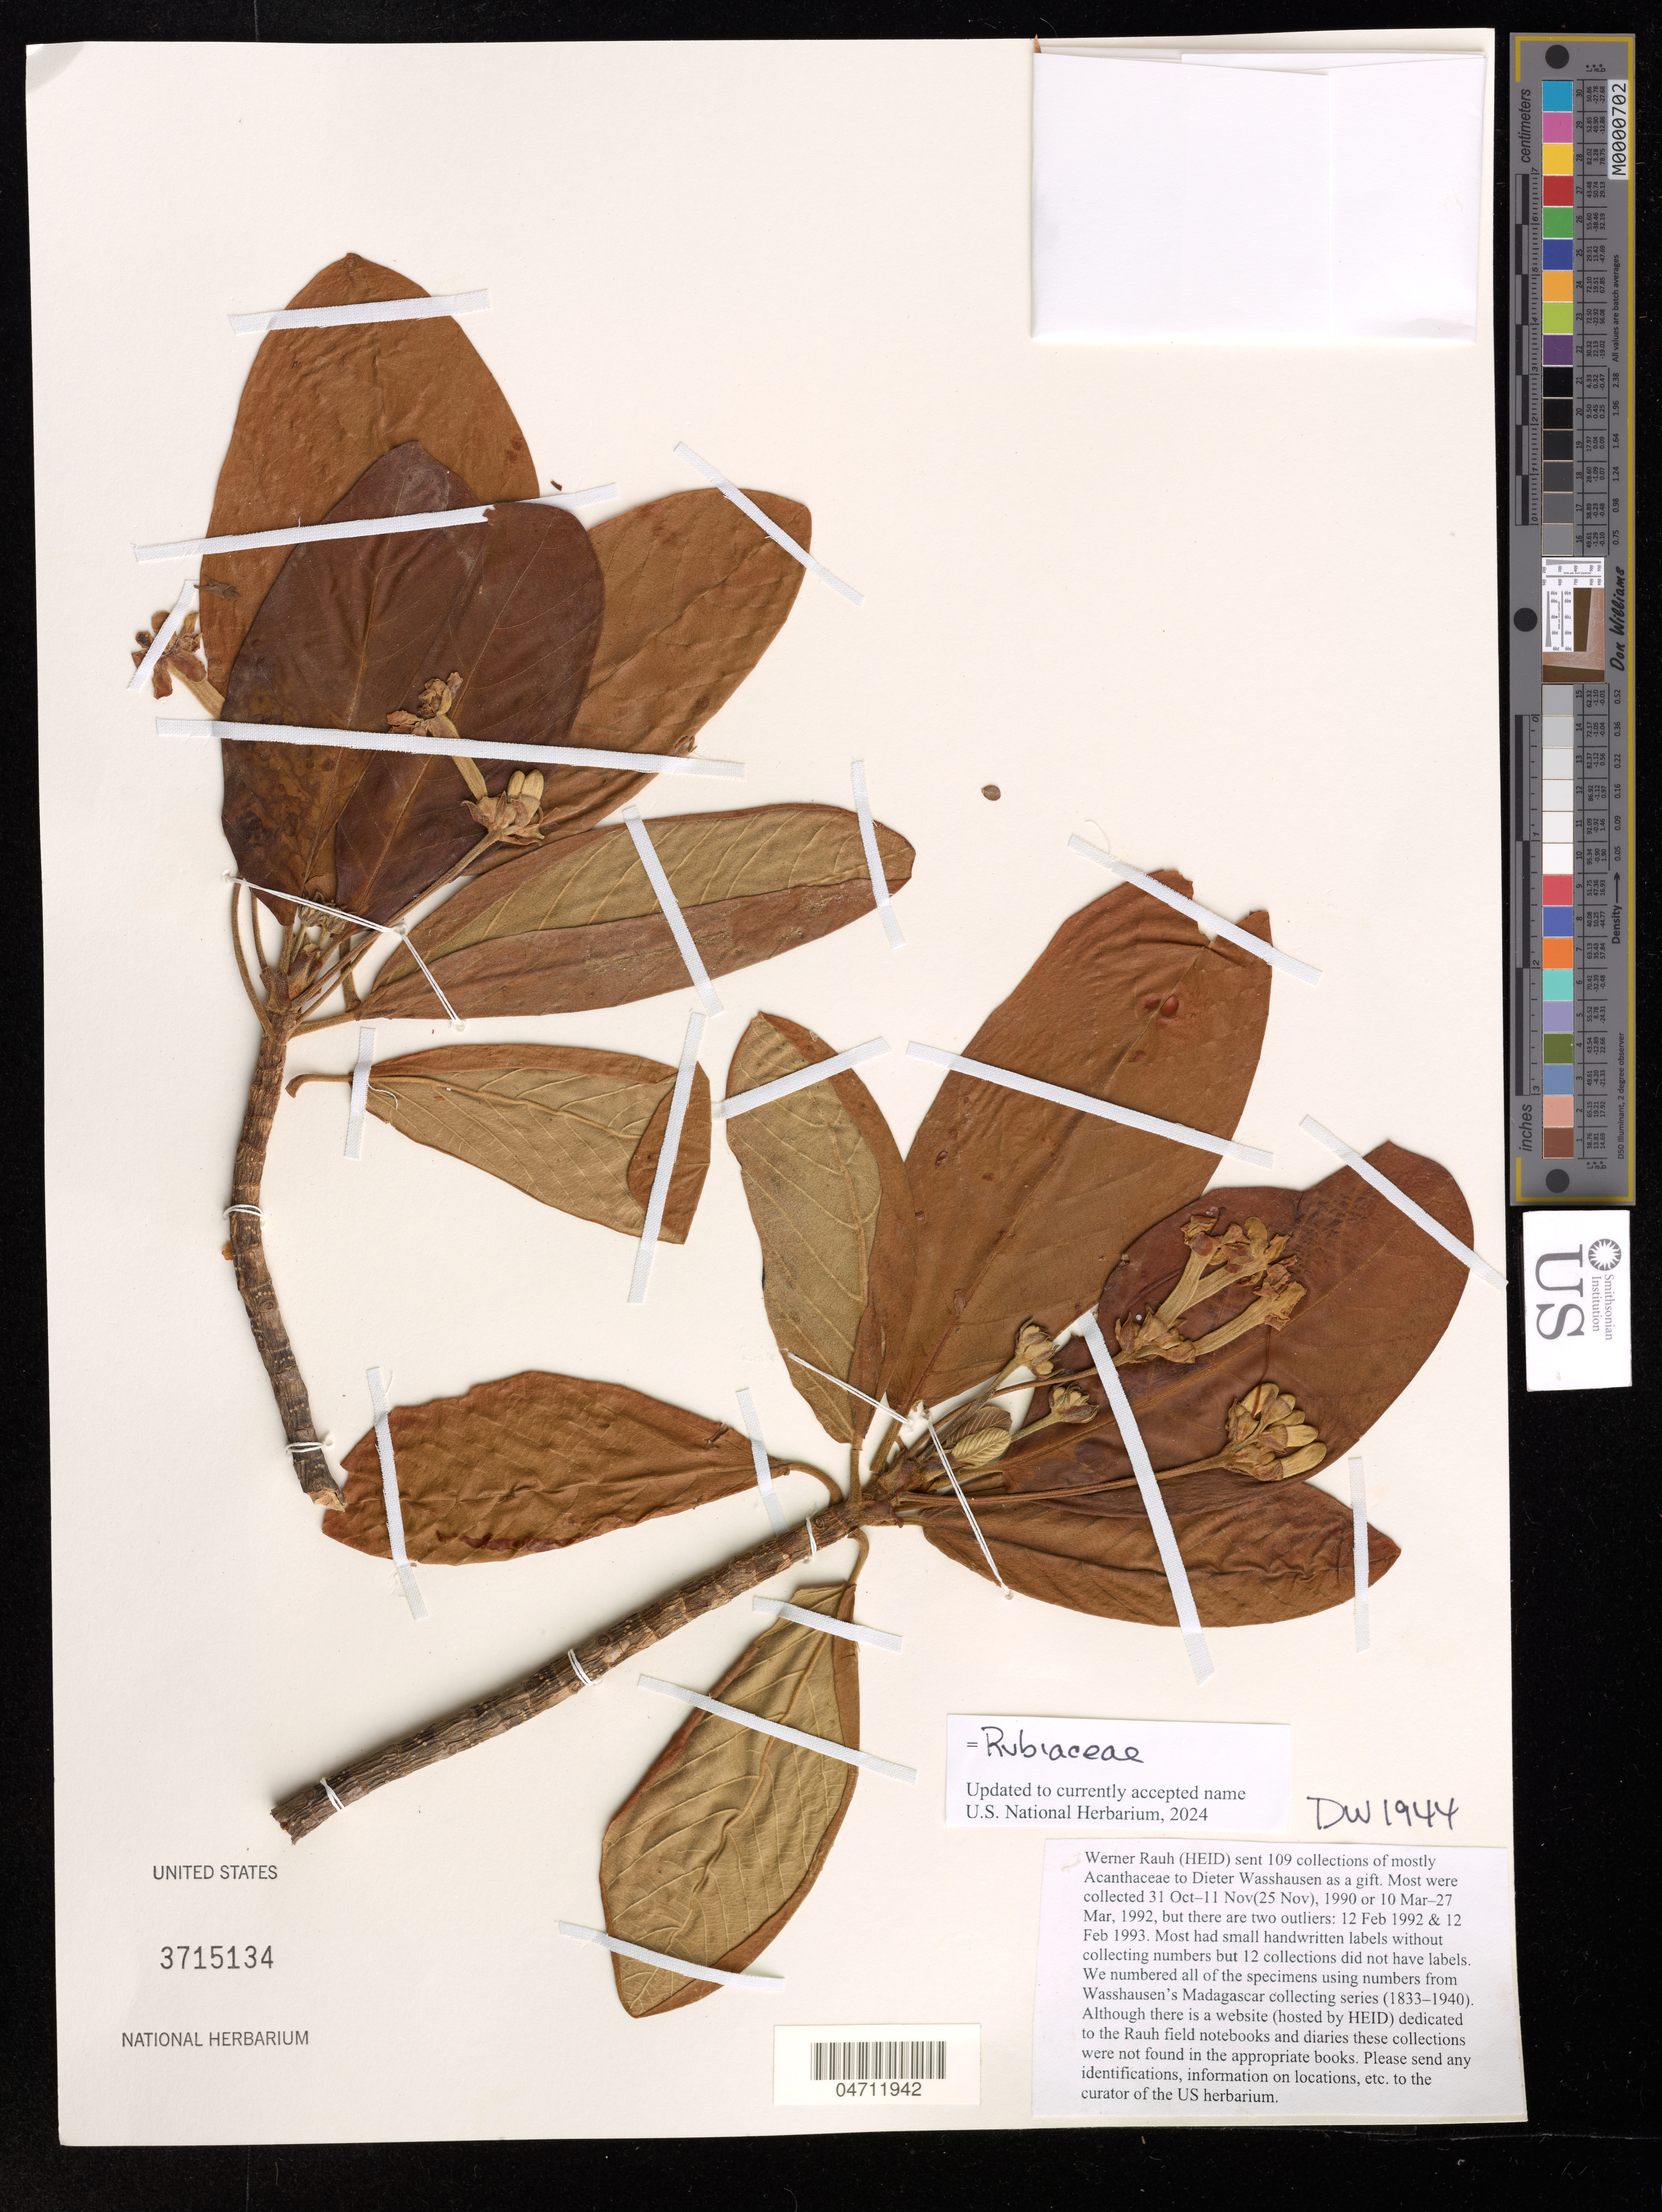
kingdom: Plantae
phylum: Tracheophyta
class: Magnoliopsida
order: Gentianales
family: Rubiaceae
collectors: W. Rauh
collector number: DW 1944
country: Madagascar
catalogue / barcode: US 3715134